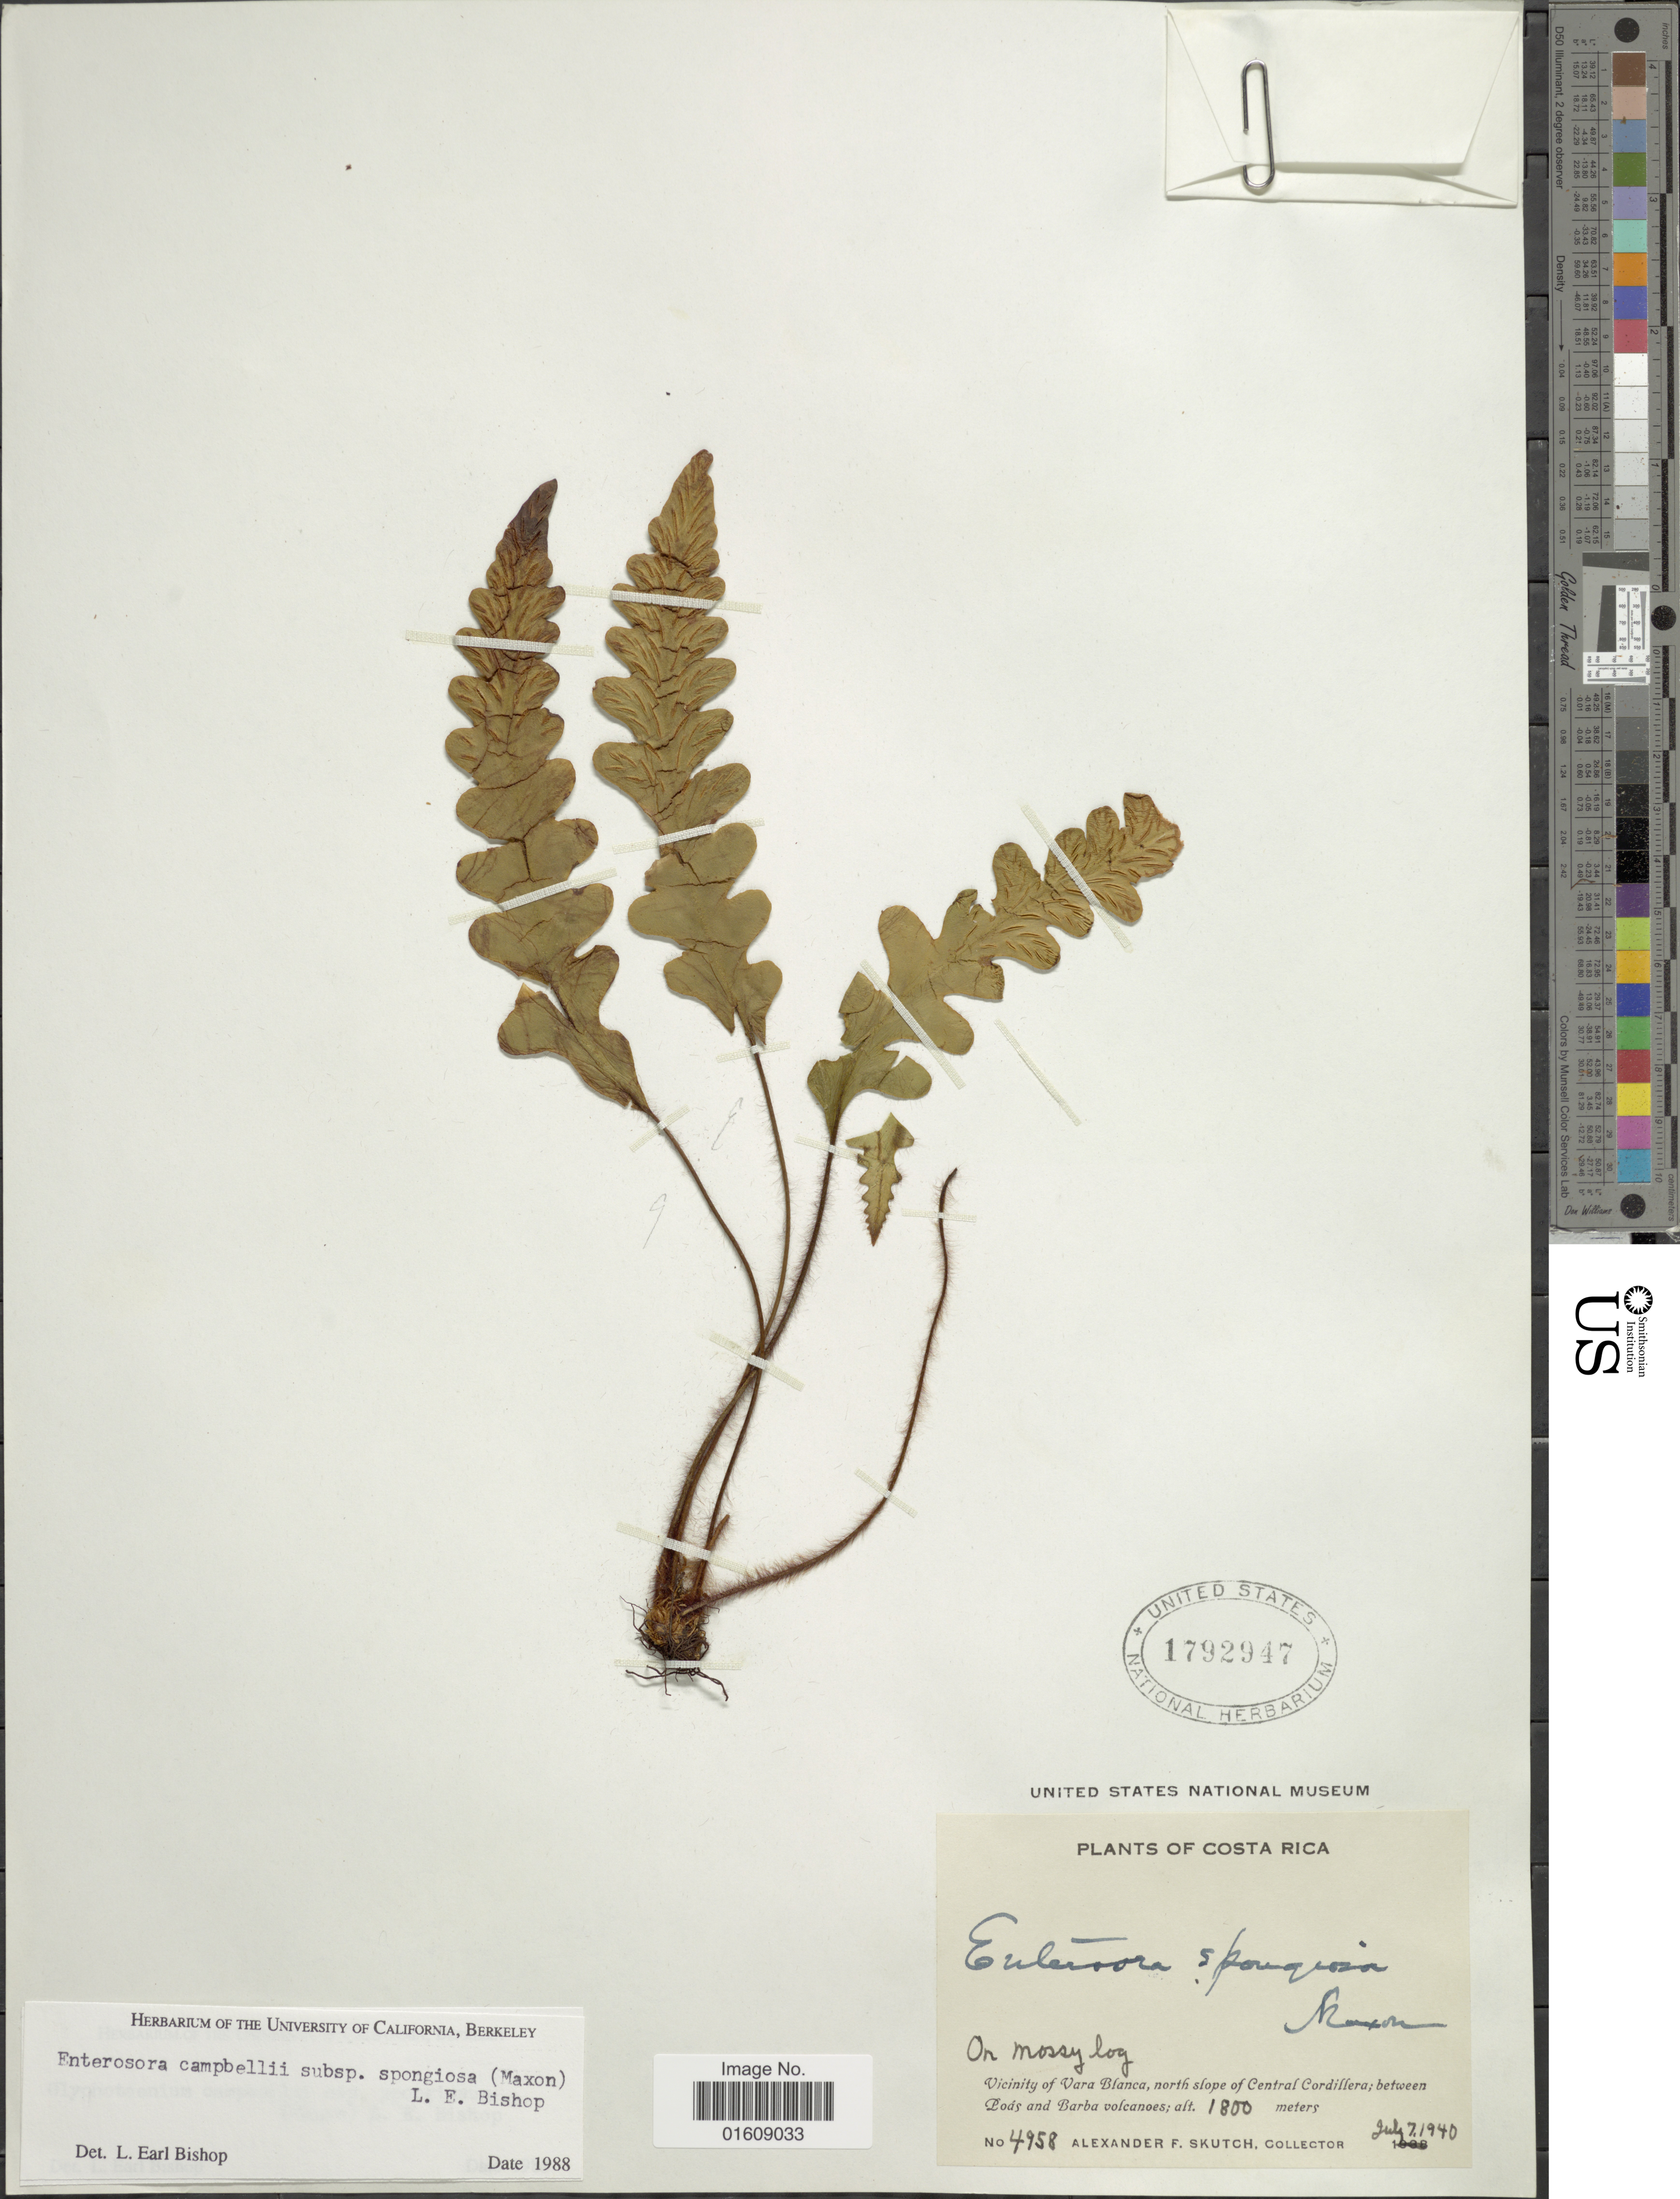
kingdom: Plantae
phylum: Tracheophyta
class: Polypodiopsida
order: Polypodiales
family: Polypodiaceae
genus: Enterosora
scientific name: Enterosora campbellii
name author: Baker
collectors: A. F. Skutch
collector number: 4958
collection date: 1940-07-07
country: Costa Rica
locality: Costa Rica, Vicinity of Vara Blanca, north slopes of central Cordillera; between, Poás and Barbara.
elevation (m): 1800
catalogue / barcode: US 1792947